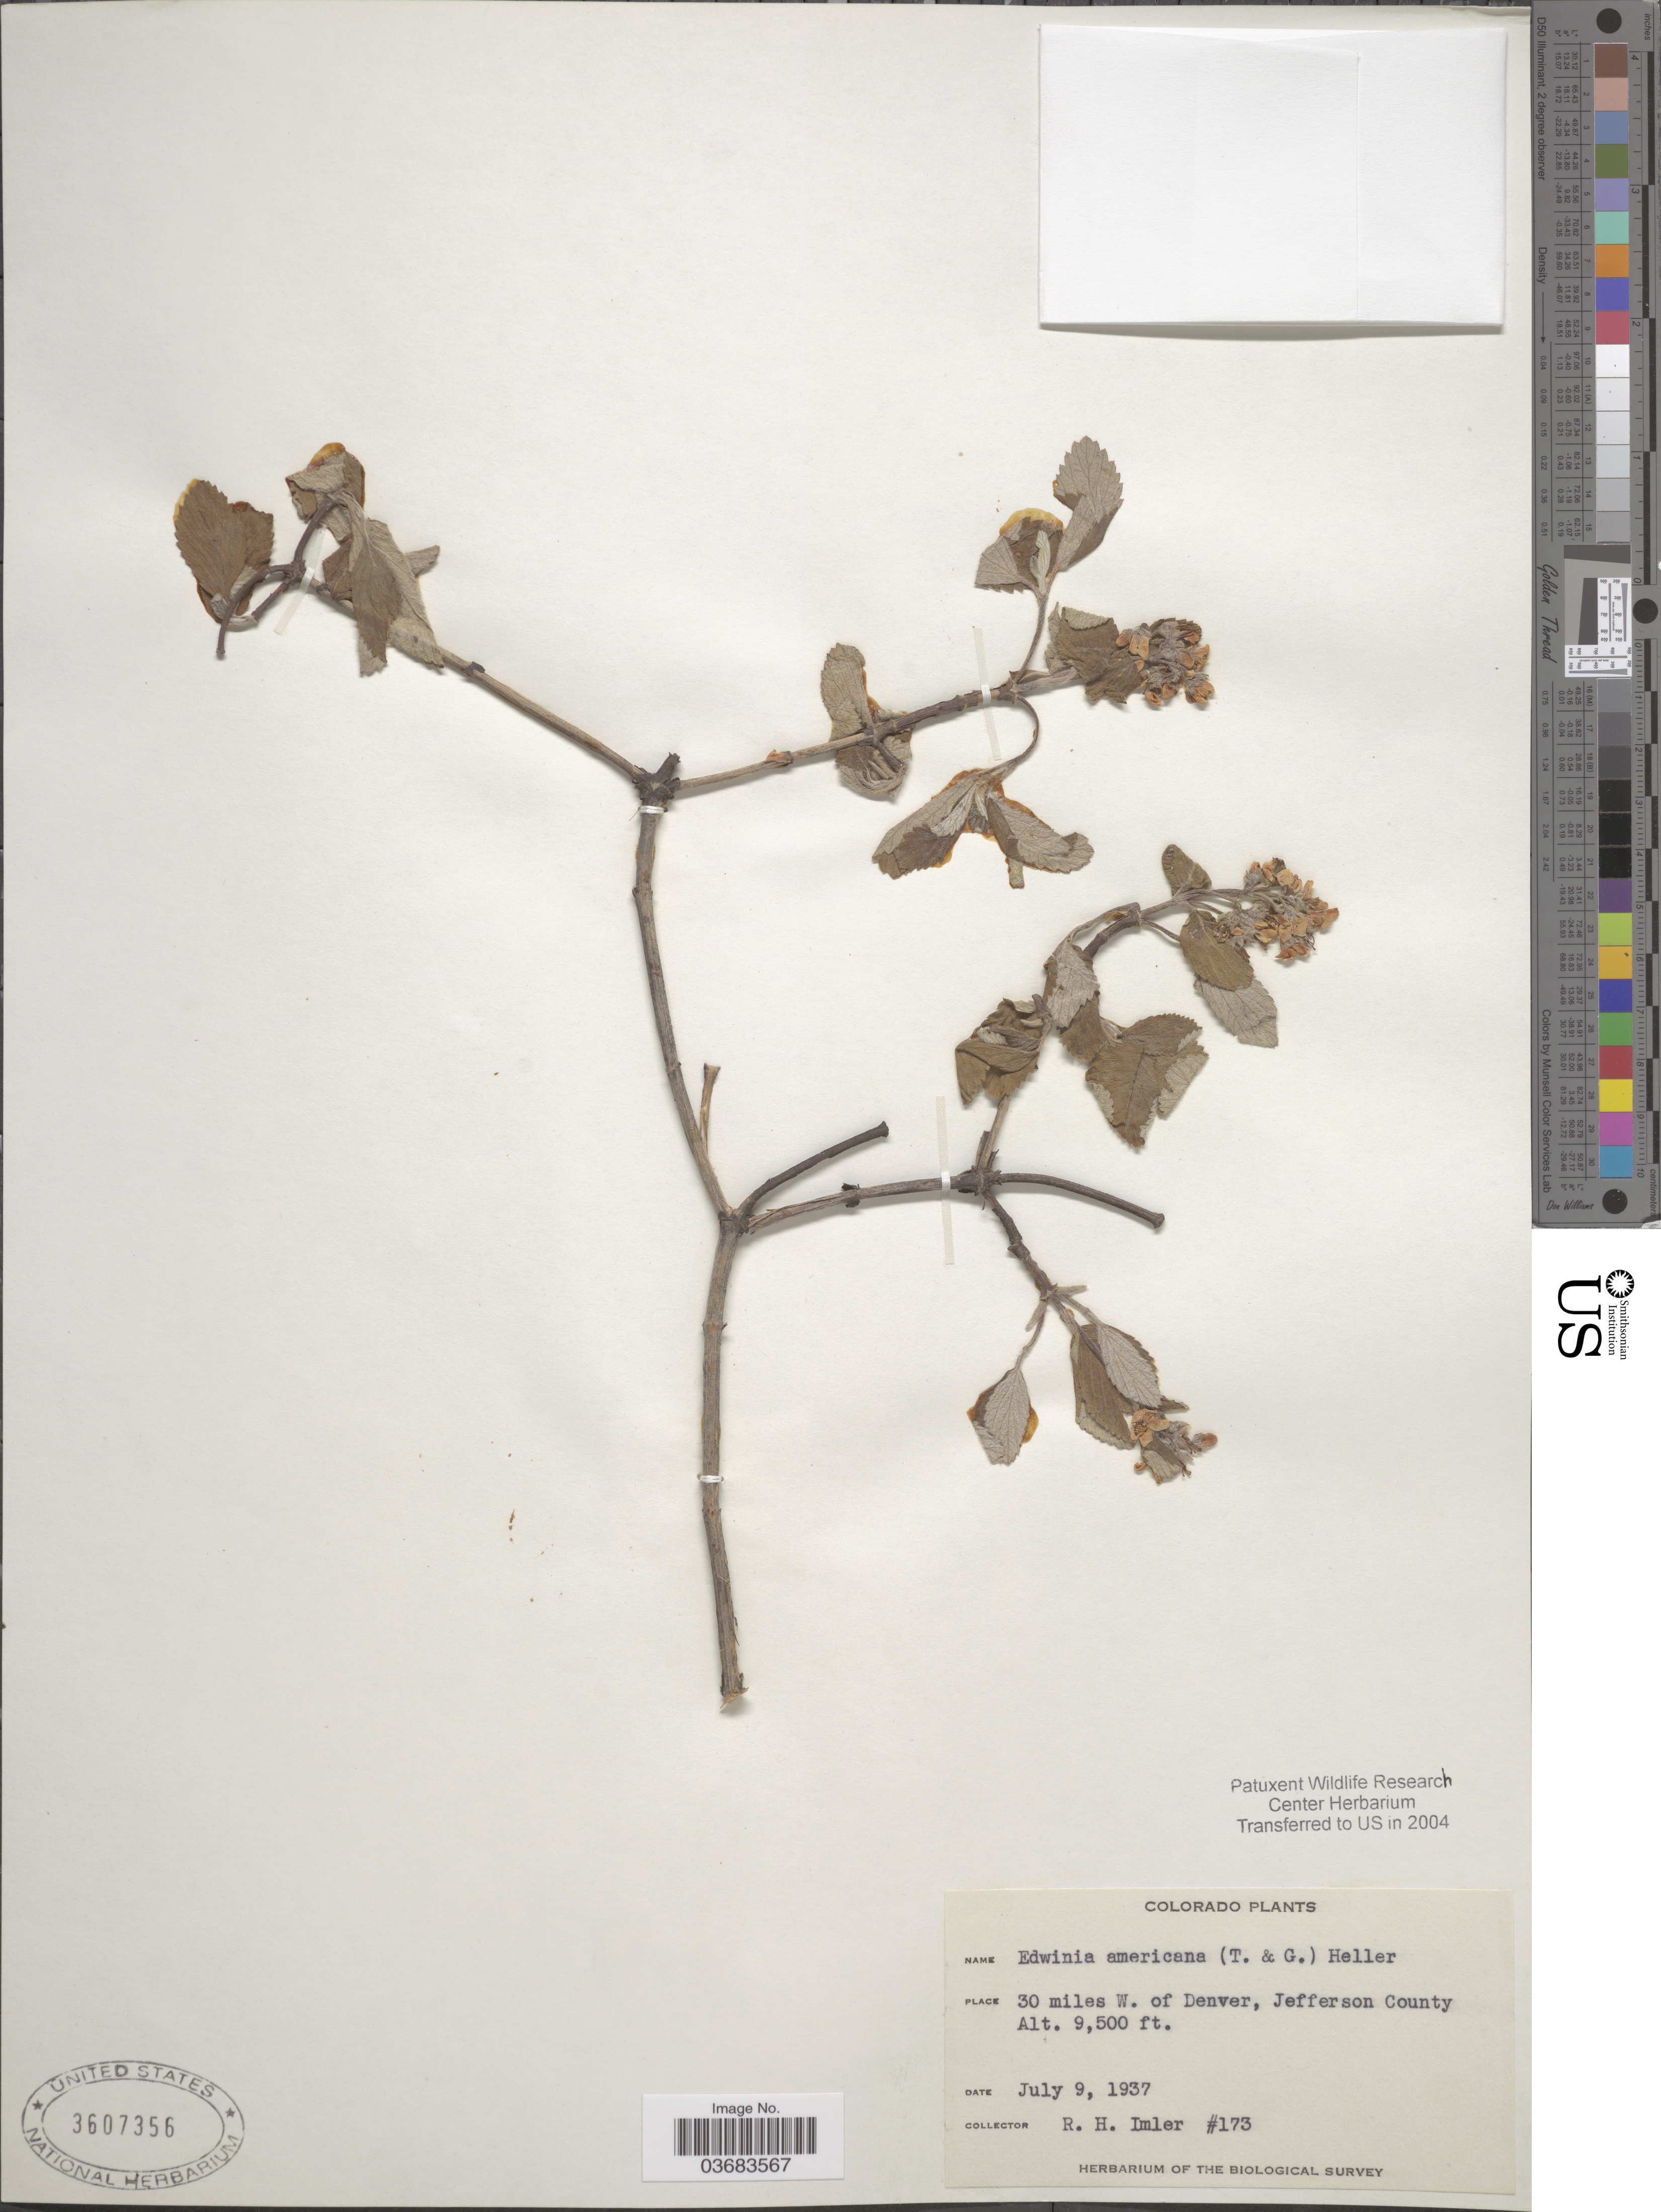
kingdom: Plantae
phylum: Tracheophyta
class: Magnoliopsida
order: Cornales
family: Hydrangeaceae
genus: Edwinia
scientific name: Edwinia americana var. americana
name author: (Torr. & A. Gray) A. Heller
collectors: R. Imler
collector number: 173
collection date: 1937-07-09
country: United States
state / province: Colorado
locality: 30 miles W. of Denver, Jefferson County. The Biological Survey.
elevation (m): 2896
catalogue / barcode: US 3607356